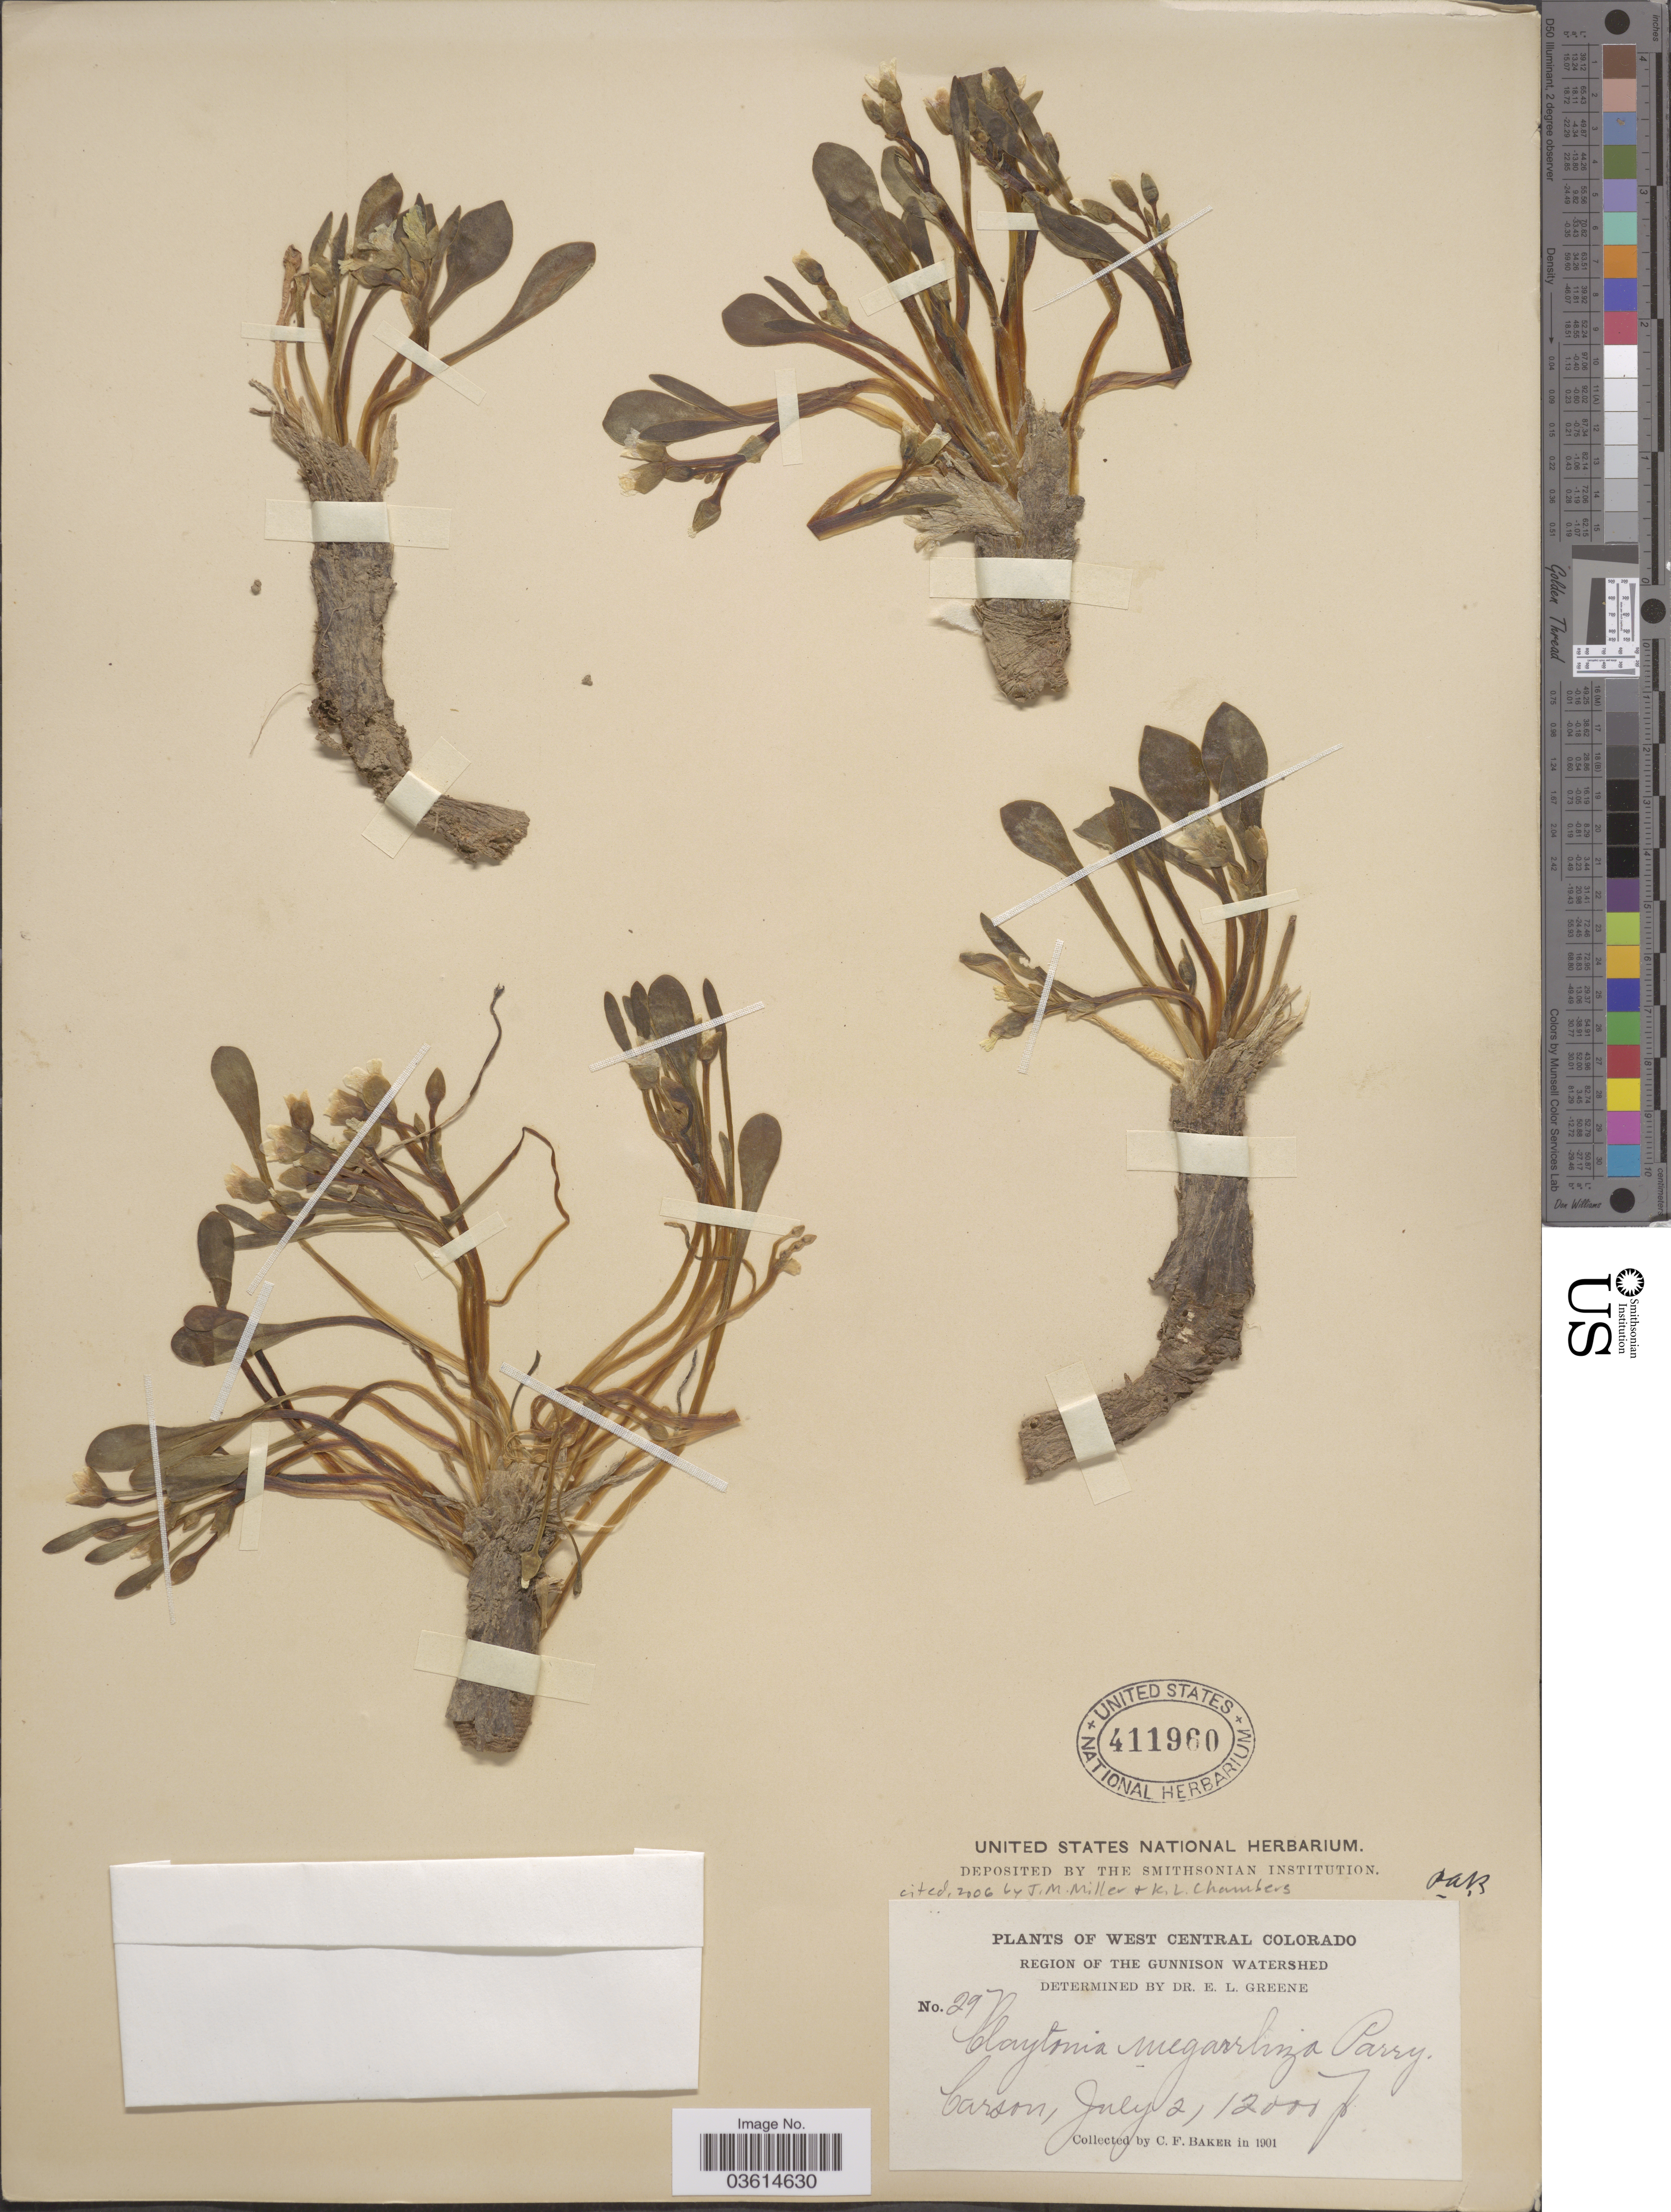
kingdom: Plantae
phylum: Tracheophyta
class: Magnoliopsida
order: Caryophyllales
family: Montiaceae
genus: Claytonia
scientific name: Claytonia megarhiza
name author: (A. Gray) Parry ex S. Watson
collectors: C. F. Baker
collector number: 297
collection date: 1901-07-02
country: United States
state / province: Colorado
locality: West Central Colorado. Region of the Gunnison Watershed. Carson.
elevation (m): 3658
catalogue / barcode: US 411960